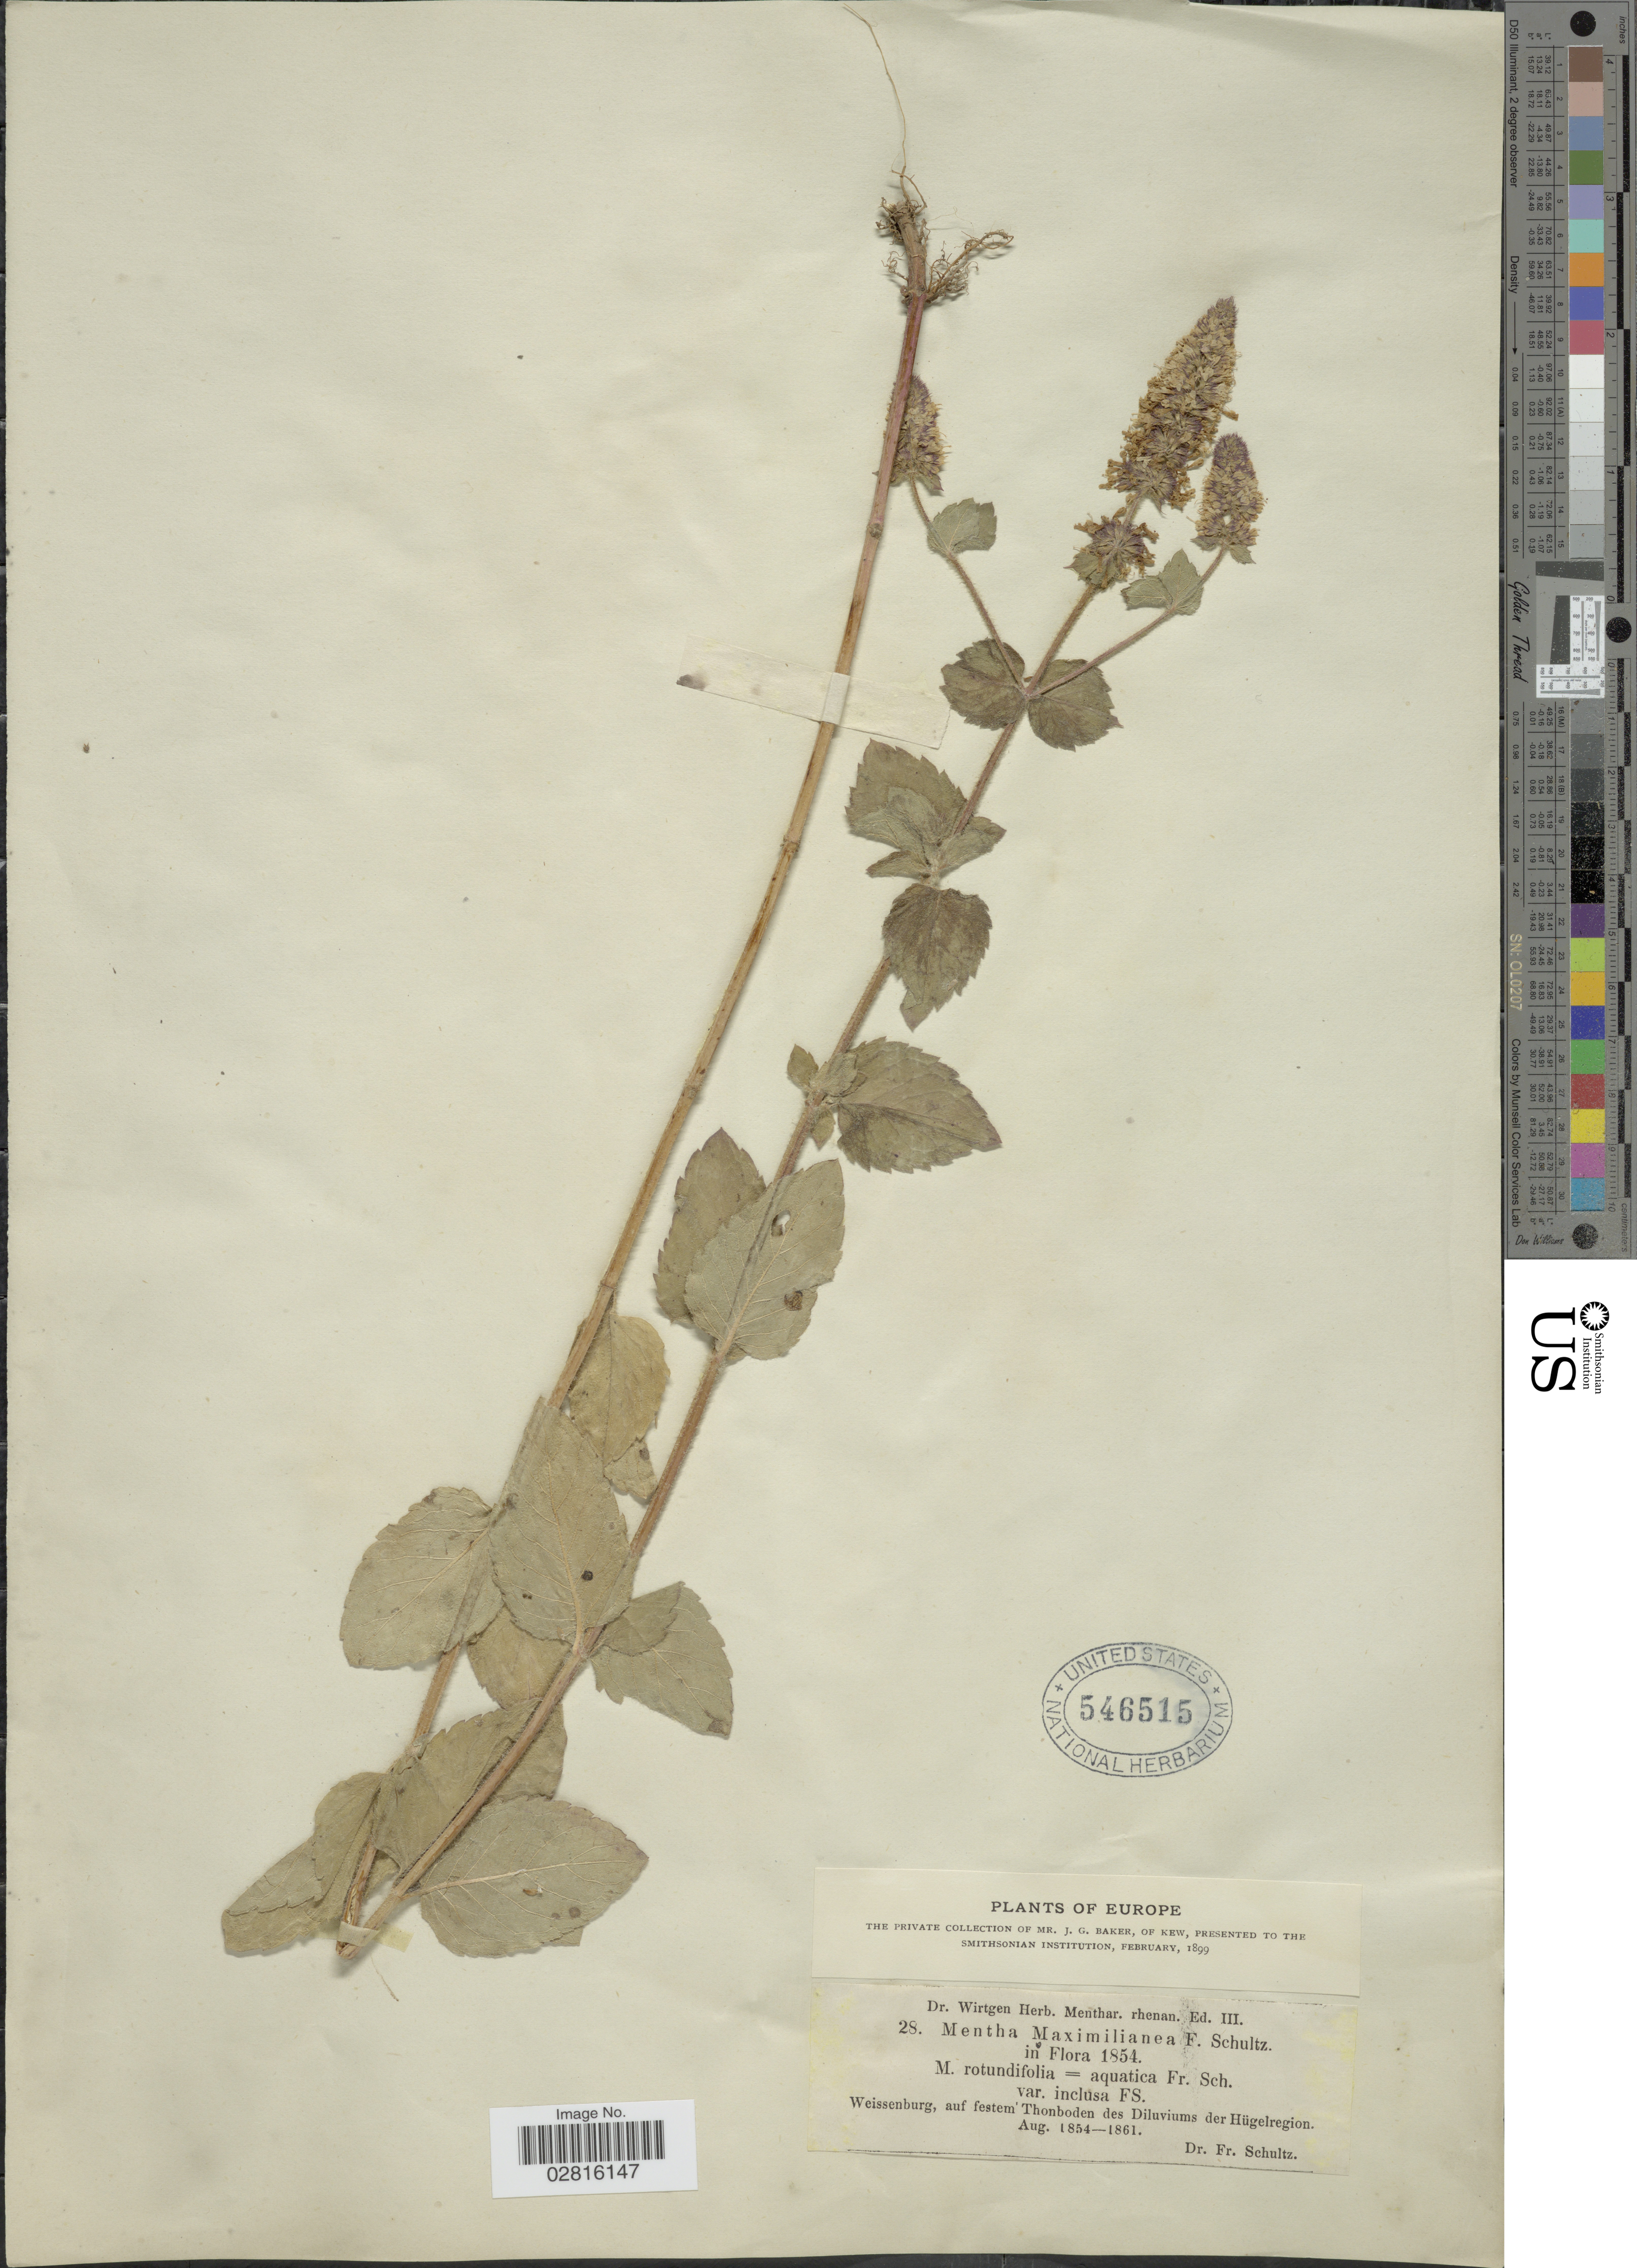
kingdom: Plantae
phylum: Tracheophyta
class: Magnoliopsida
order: Lamiales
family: Lamiaceae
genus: Mentha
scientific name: Mentha aquatica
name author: L.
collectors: F. Schultz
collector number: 28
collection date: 1854-08/1861-08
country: Germany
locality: Weissenburg, auf festem Thonboden des Diluviums der Hügelregion. Europe.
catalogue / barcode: US 546515